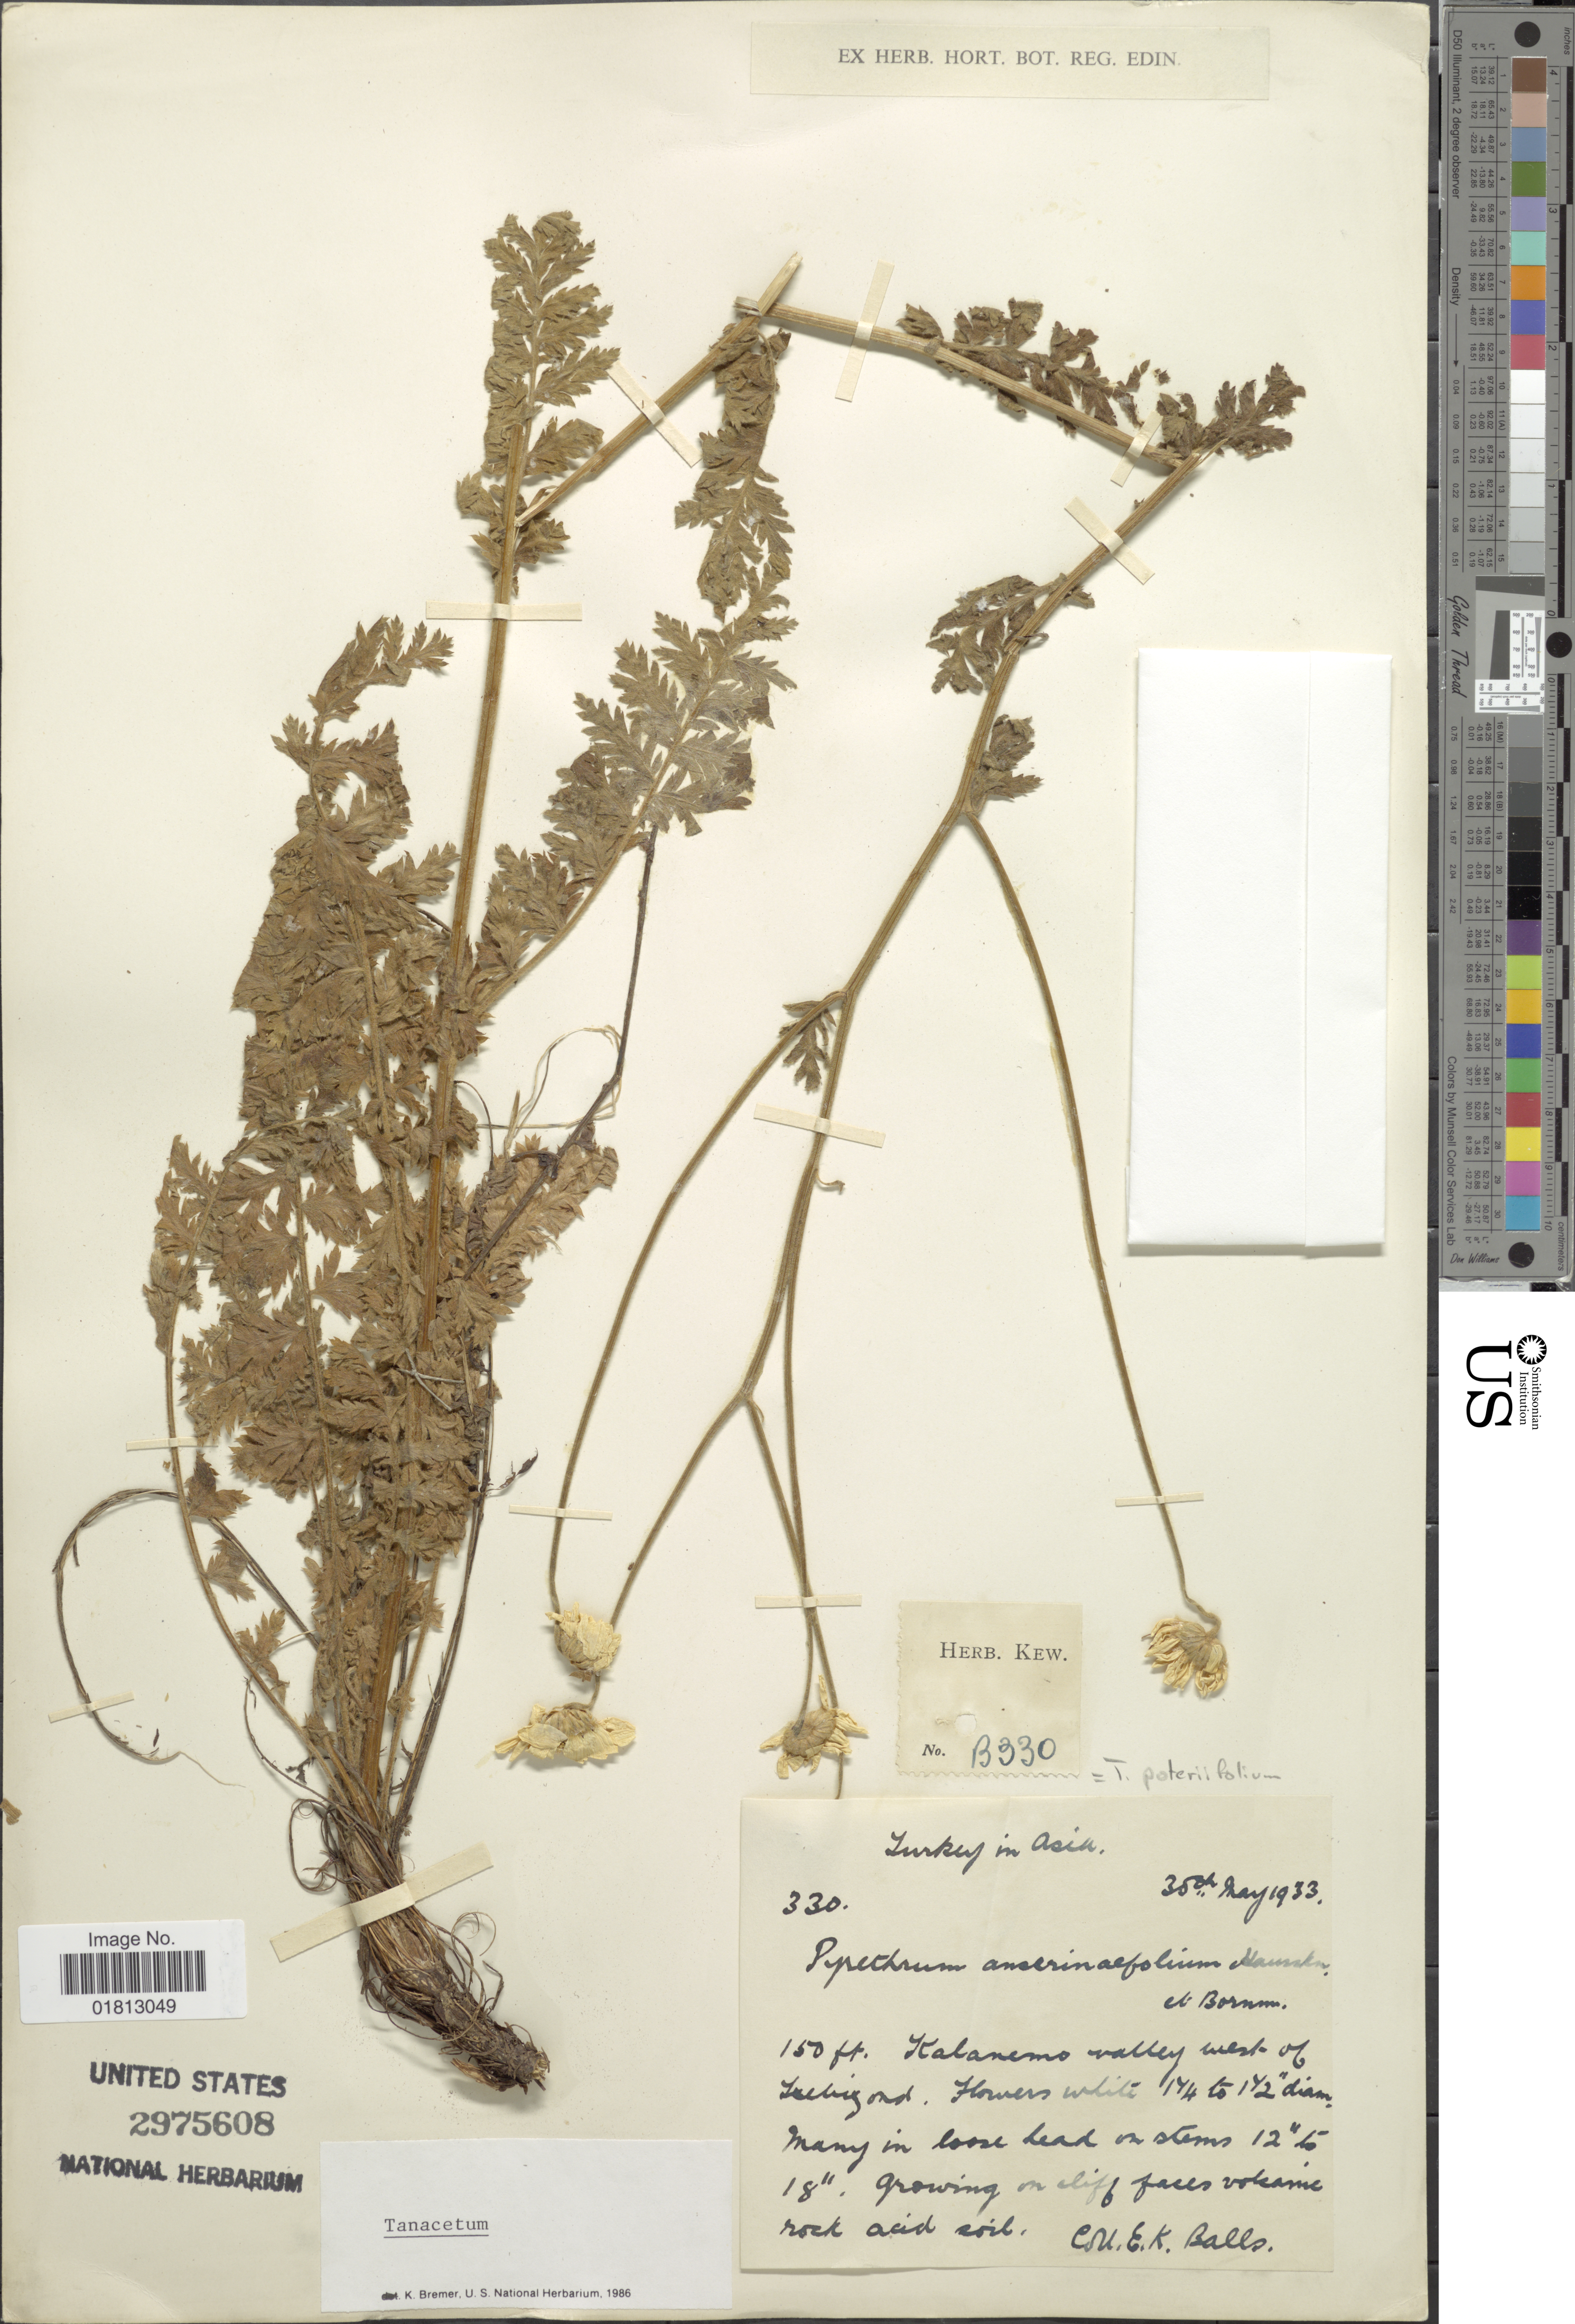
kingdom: Plantae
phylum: Tracheophyta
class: Magnoliopsida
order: Asterales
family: Asteraceae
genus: Tanacetum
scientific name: Tanacetum poteriifolium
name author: (Ledeb. ex Nordm.) Grierson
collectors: E. K. Balls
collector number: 330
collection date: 1933-05-30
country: Turkey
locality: Turkey in Asia, Kalanemo valley west of Irebigond [interpreted]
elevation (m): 46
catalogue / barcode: US 2975608